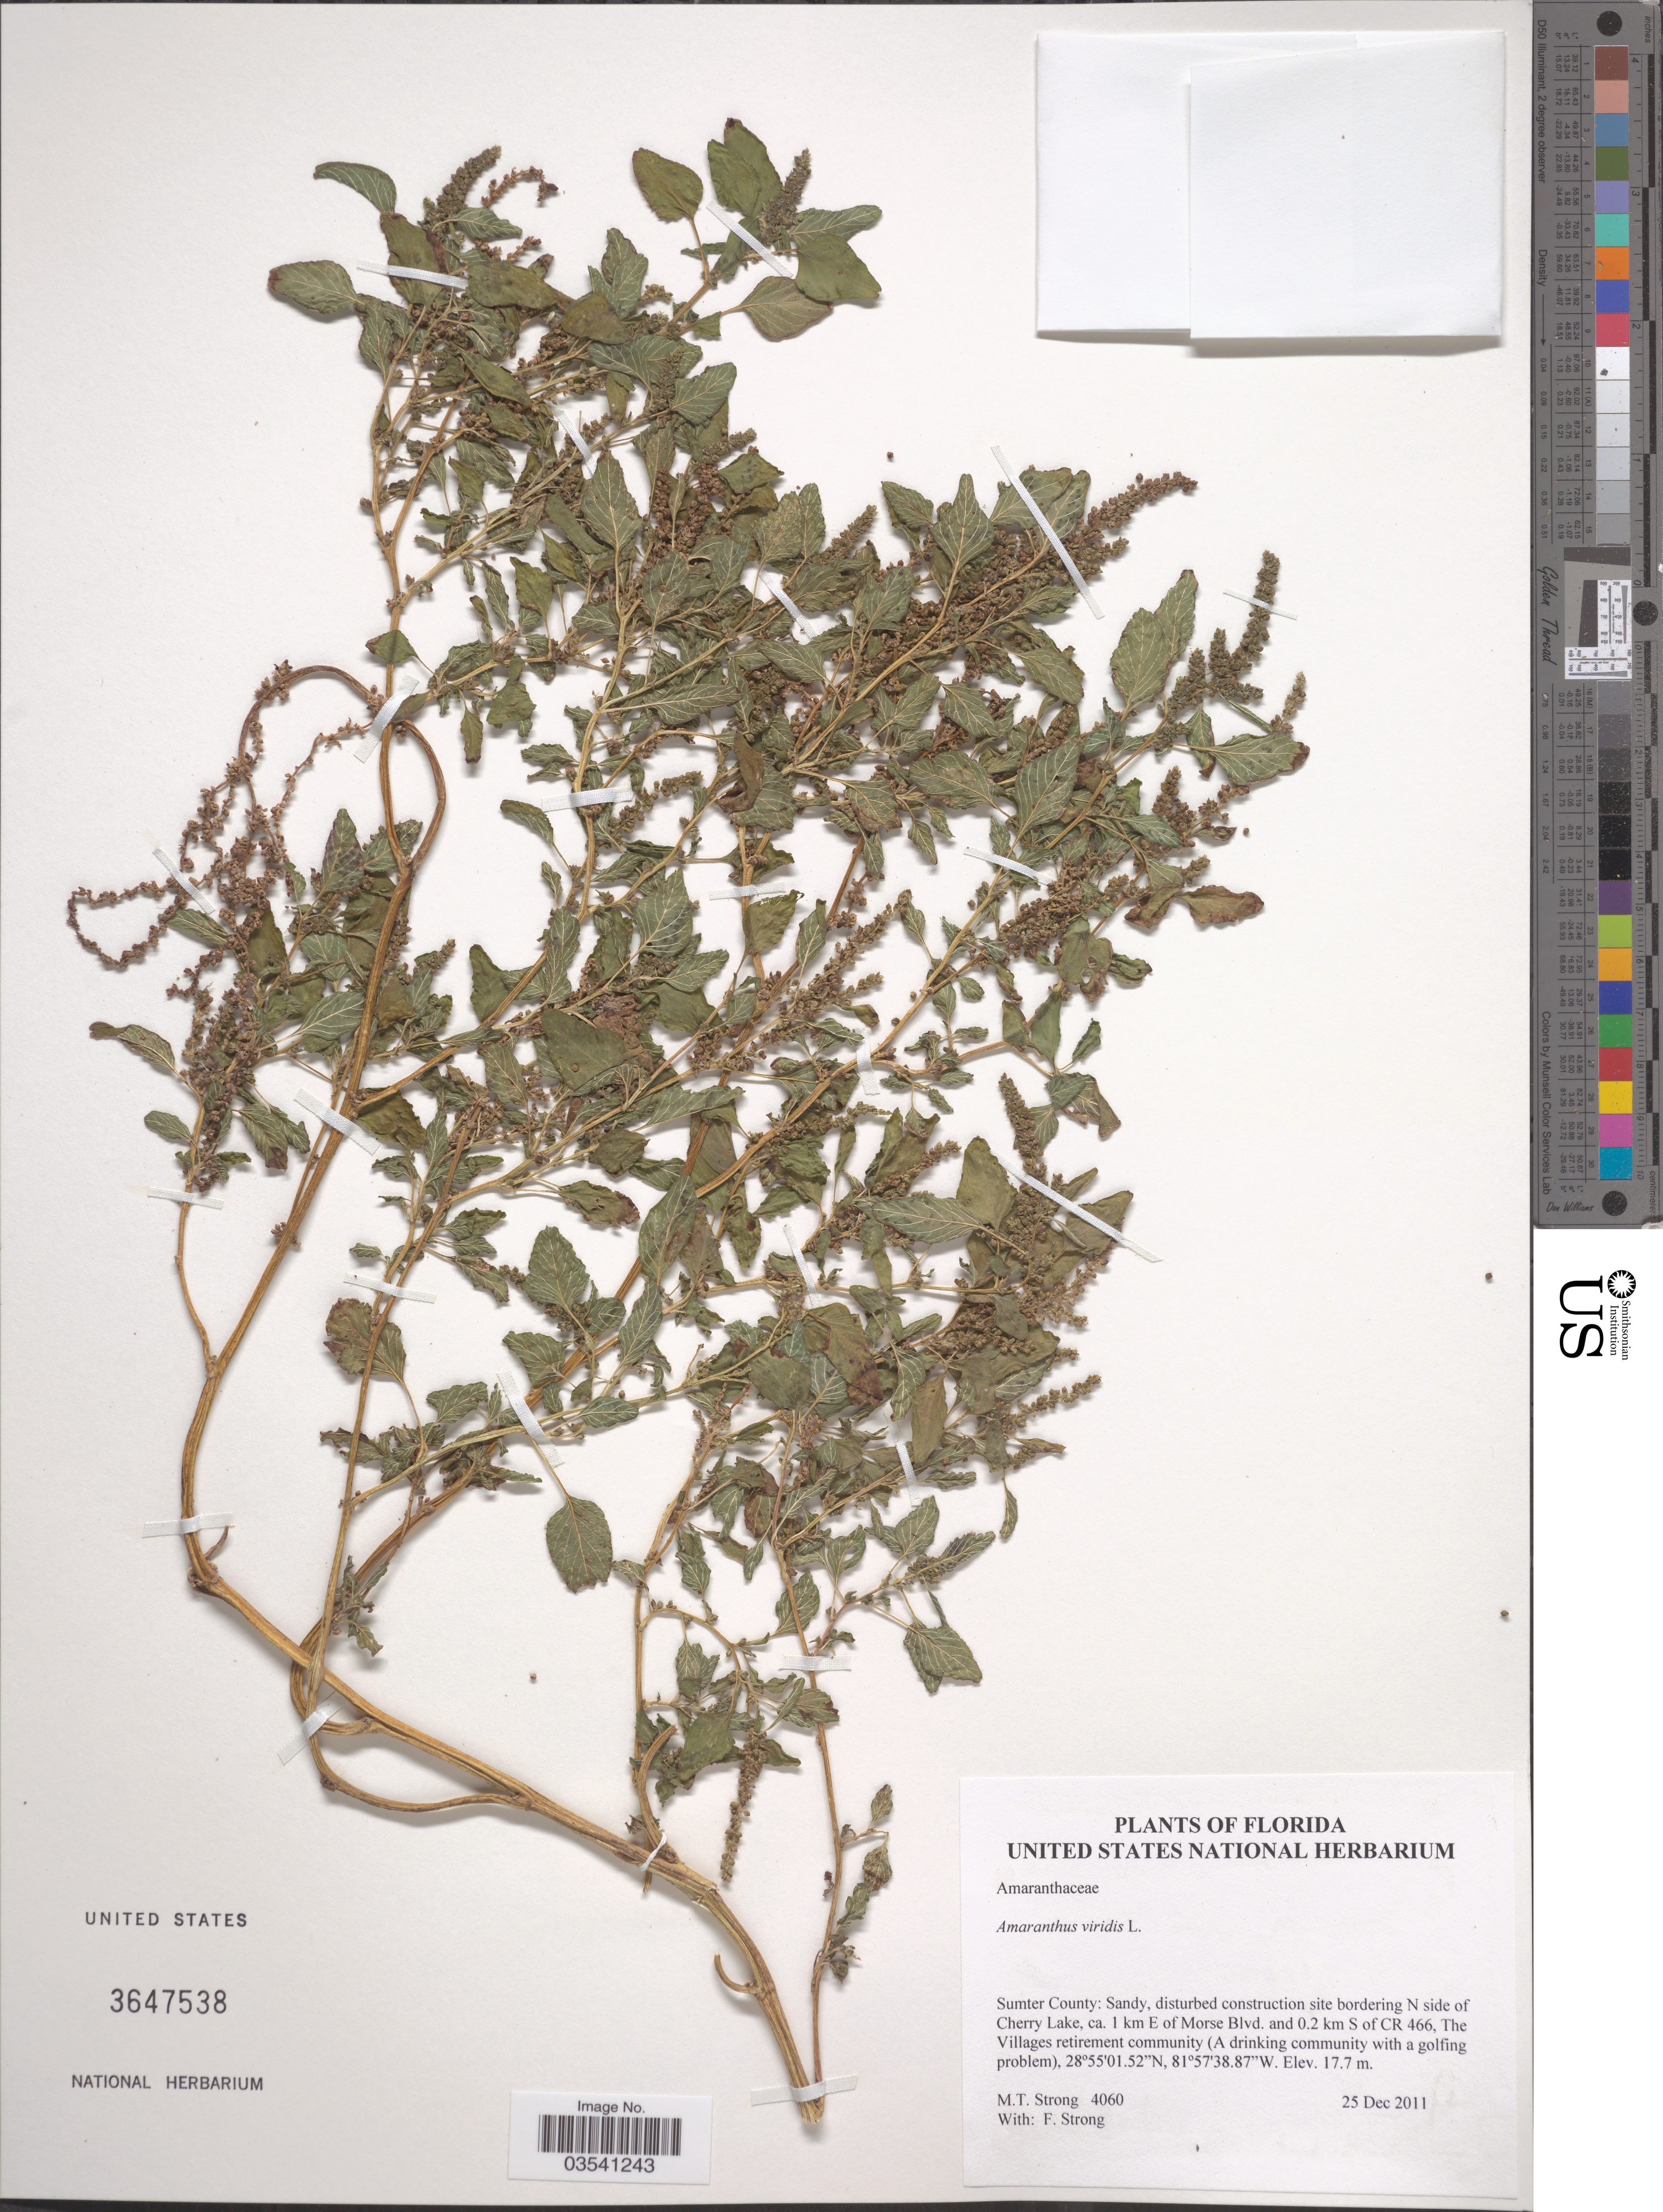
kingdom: Plantae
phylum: Tracheophyta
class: Magnoliopsida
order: Caryophyllales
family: Amaranthaceae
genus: Amaranthus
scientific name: Amaranthus viridis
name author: L.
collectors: M. T. Strong & F. Strong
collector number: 4060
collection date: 2011-12-25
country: United States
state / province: Florida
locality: Sumter County: Bordering N side of Cherry Lake, ca. 1 km E of Morse Blvd. and 0.2 km S of CR 466.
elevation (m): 17.7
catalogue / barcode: US 3647538